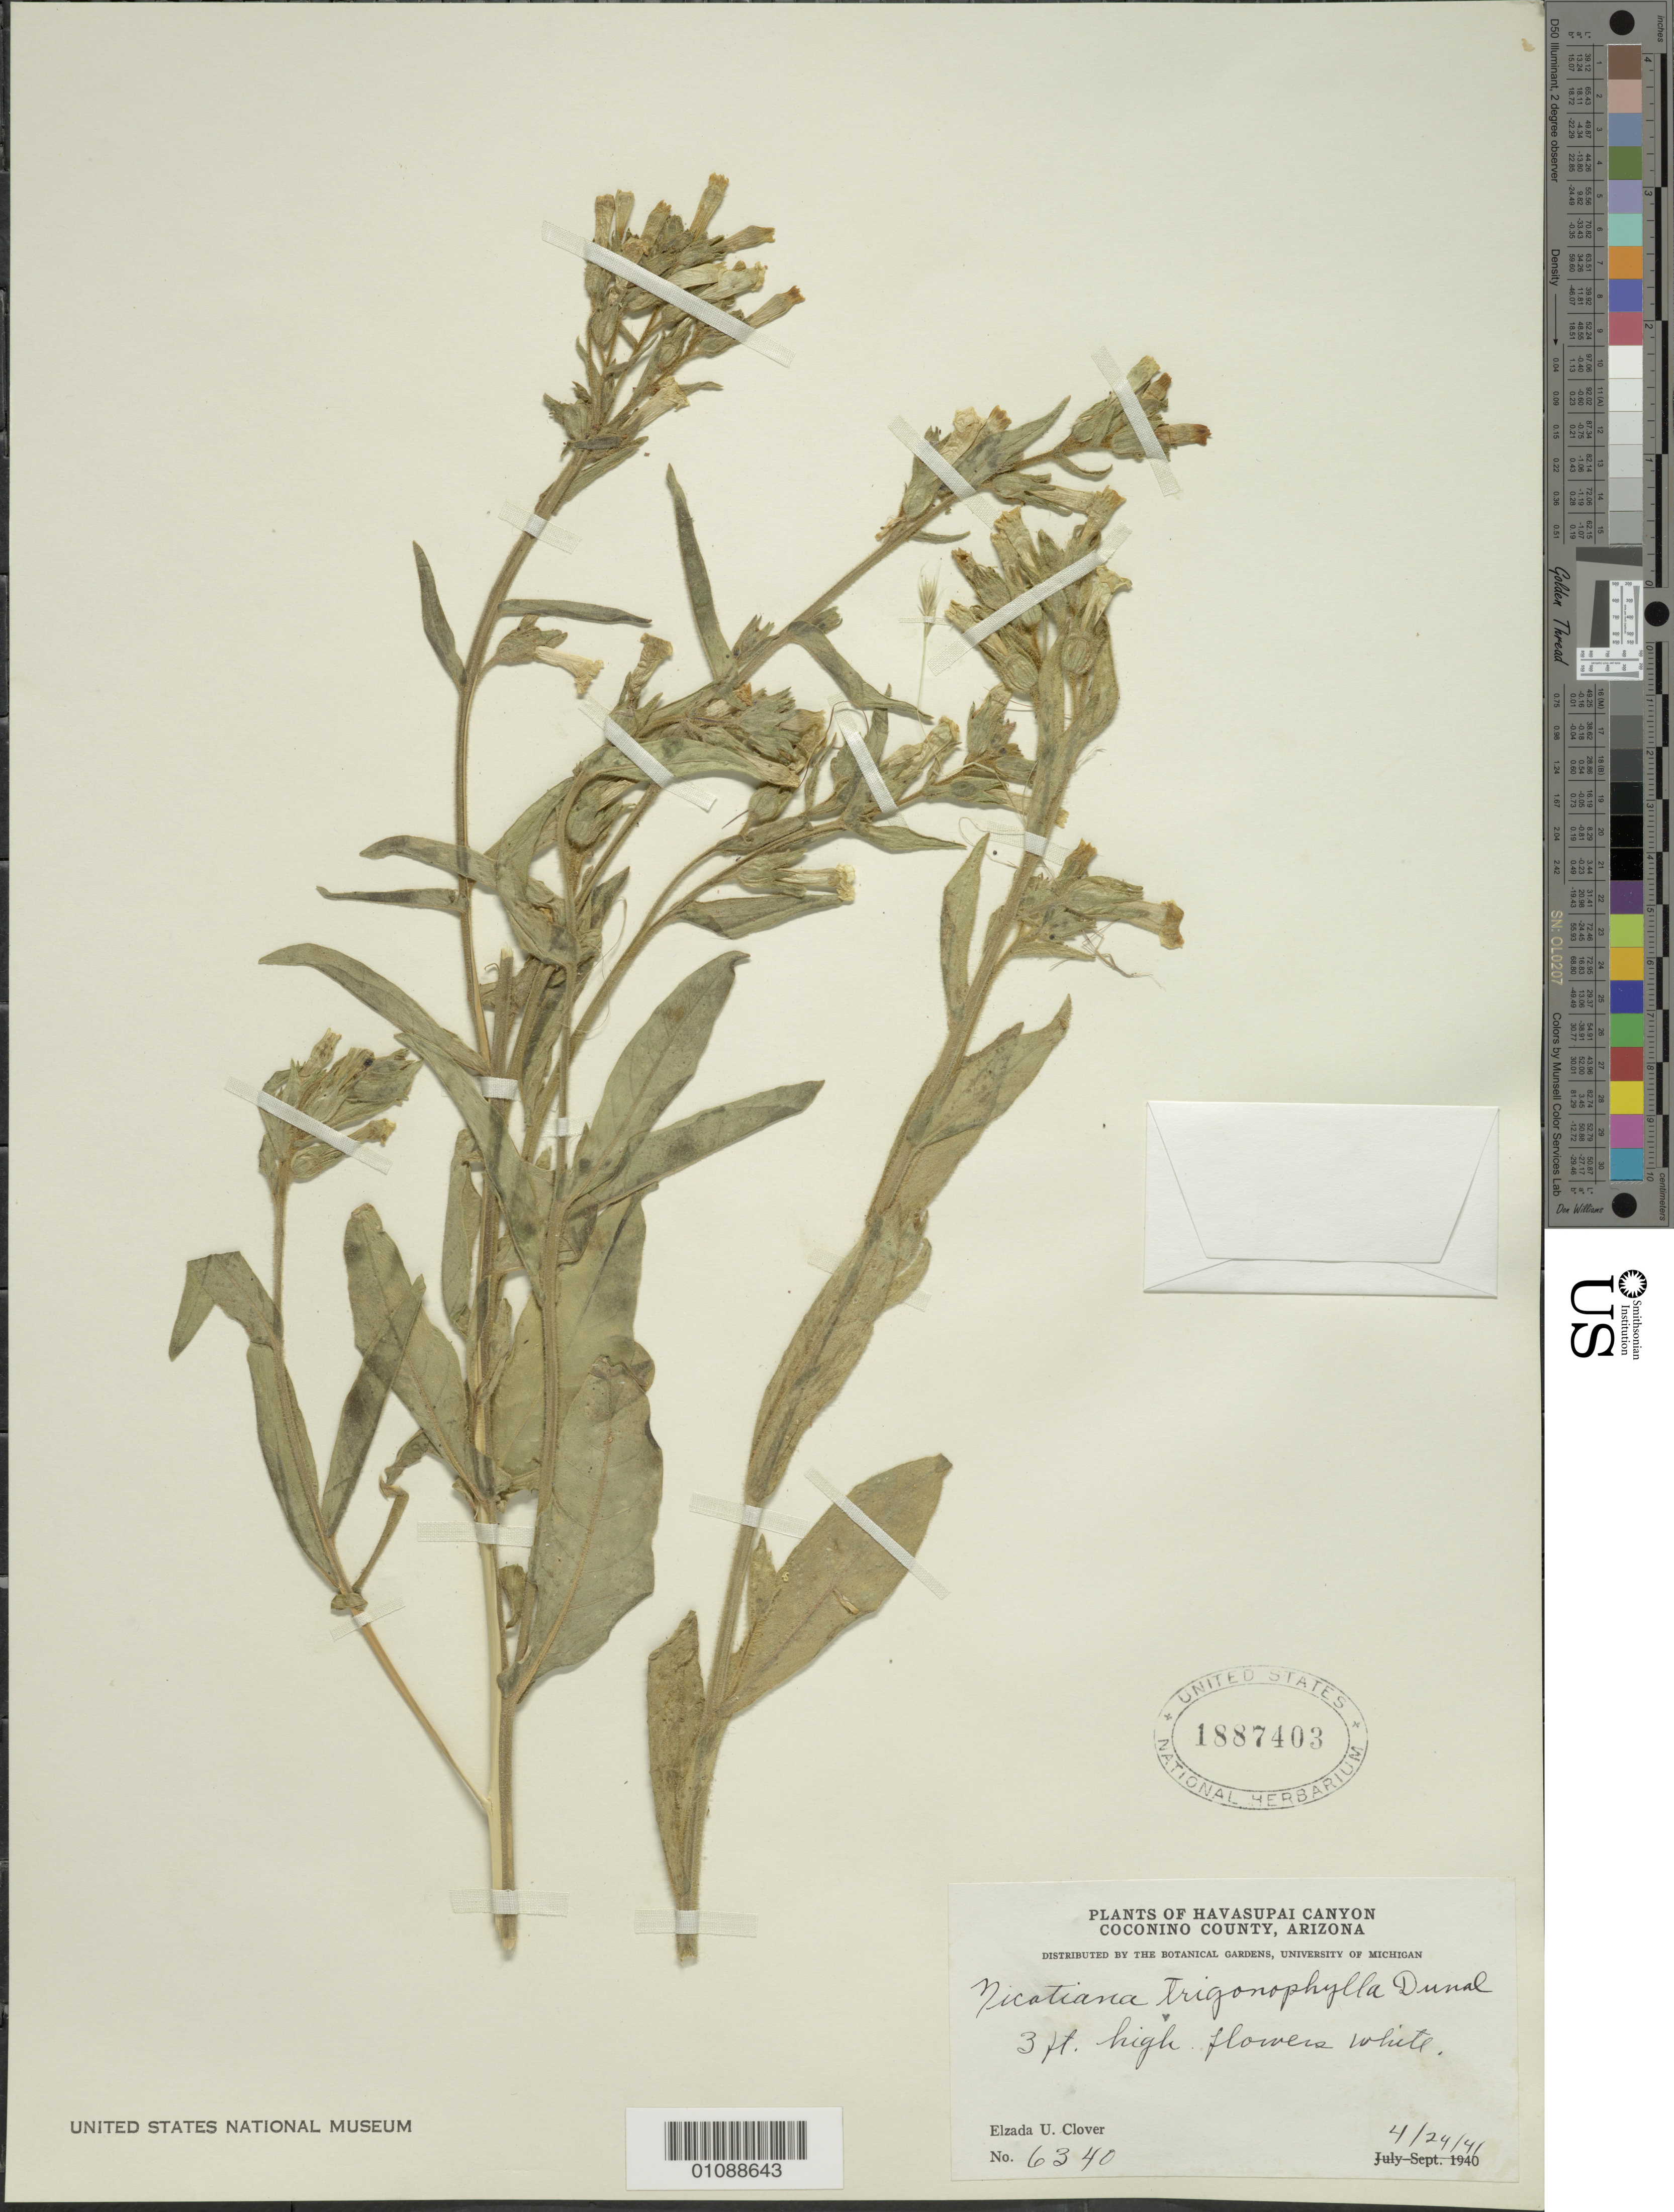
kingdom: Plantae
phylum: Tracheophyta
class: Magnoliopsida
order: Solanales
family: Solanaceae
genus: Nicotiana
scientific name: Nicotiana trigonophylla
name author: Dunal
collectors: E. U. Clover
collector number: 6340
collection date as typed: Transcribed d/m/y: 24/4/41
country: United States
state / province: Arizona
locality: Havasupai Canyon, Coconino County.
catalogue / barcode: US 1887403